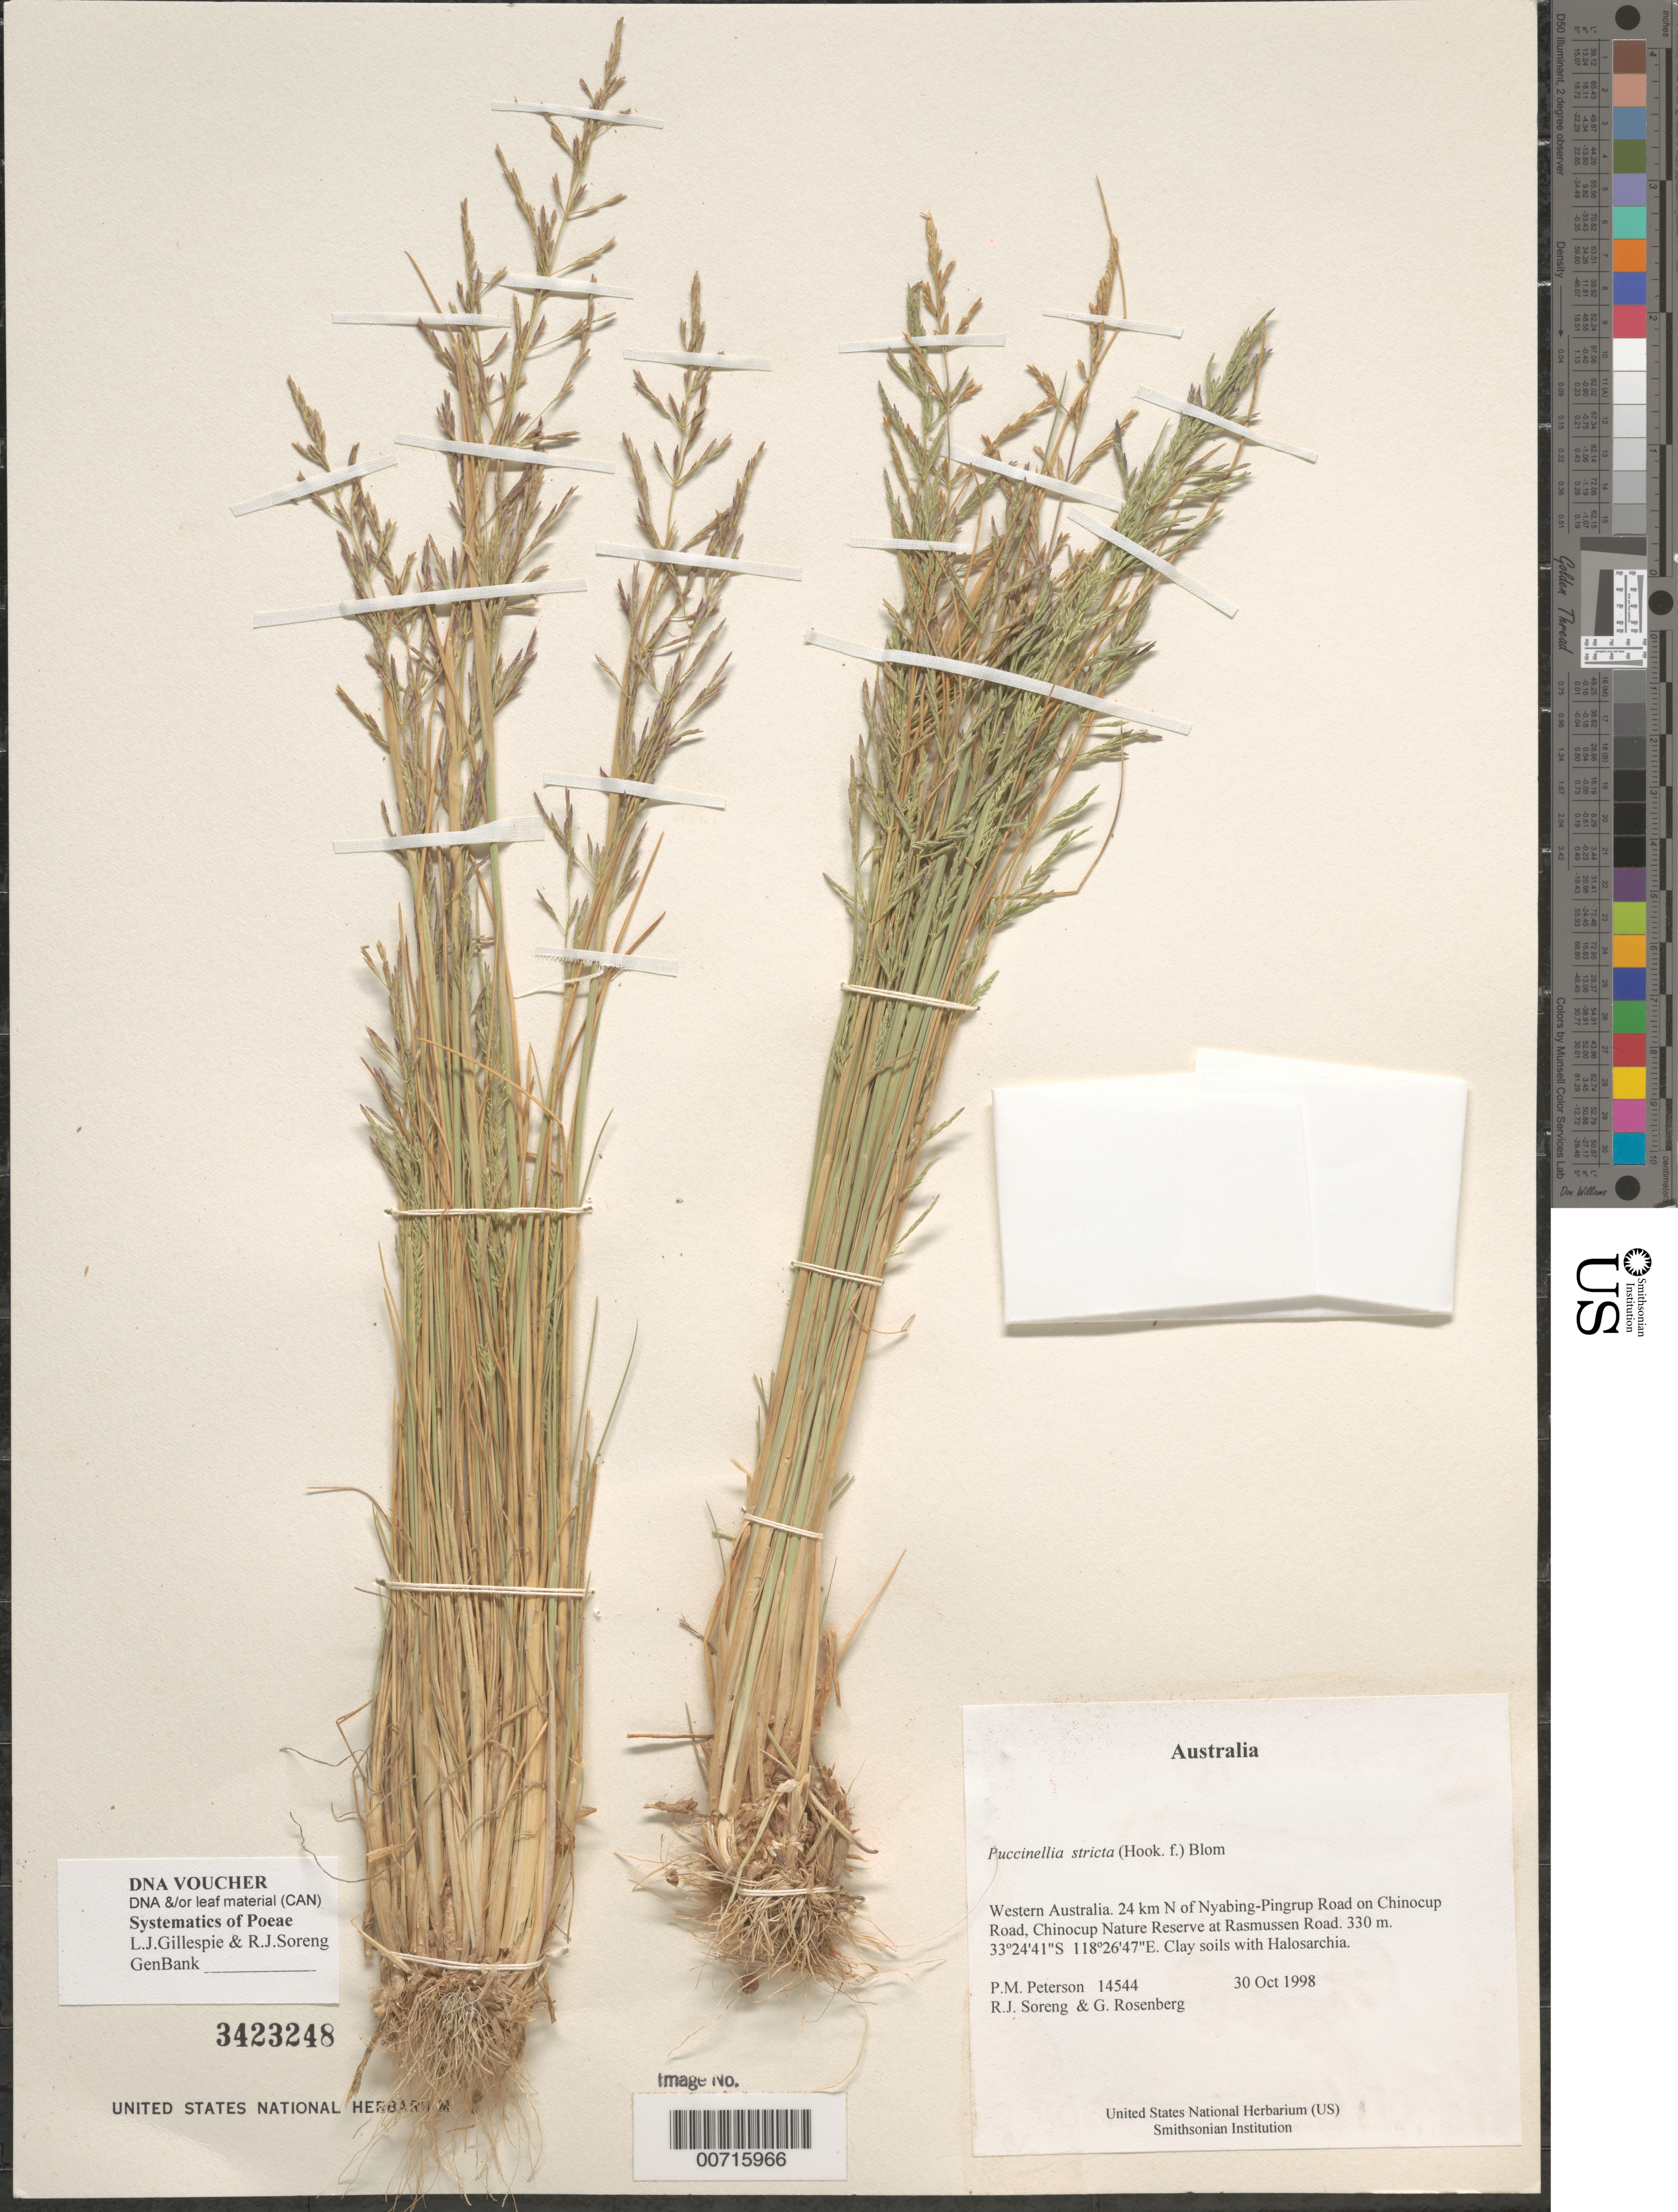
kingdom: Plantae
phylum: Tracheophyta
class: Liliopsida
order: Poales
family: Poaceae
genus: Puccinellia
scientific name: Puccinellia stricta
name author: Keng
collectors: P. M. Peterson, R. J. Soreng & G. Rosenberg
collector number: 14544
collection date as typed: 30 Oct 1998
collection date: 1998-10-30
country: Australia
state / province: Western Australia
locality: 24 km N of Nyabing-Pingrup Road on Chinocup Road, Chinocup Nature Reserve at Rasmussen Road.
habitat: Clay soils with Halosarchia.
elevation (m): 330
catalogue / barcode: US 3423248